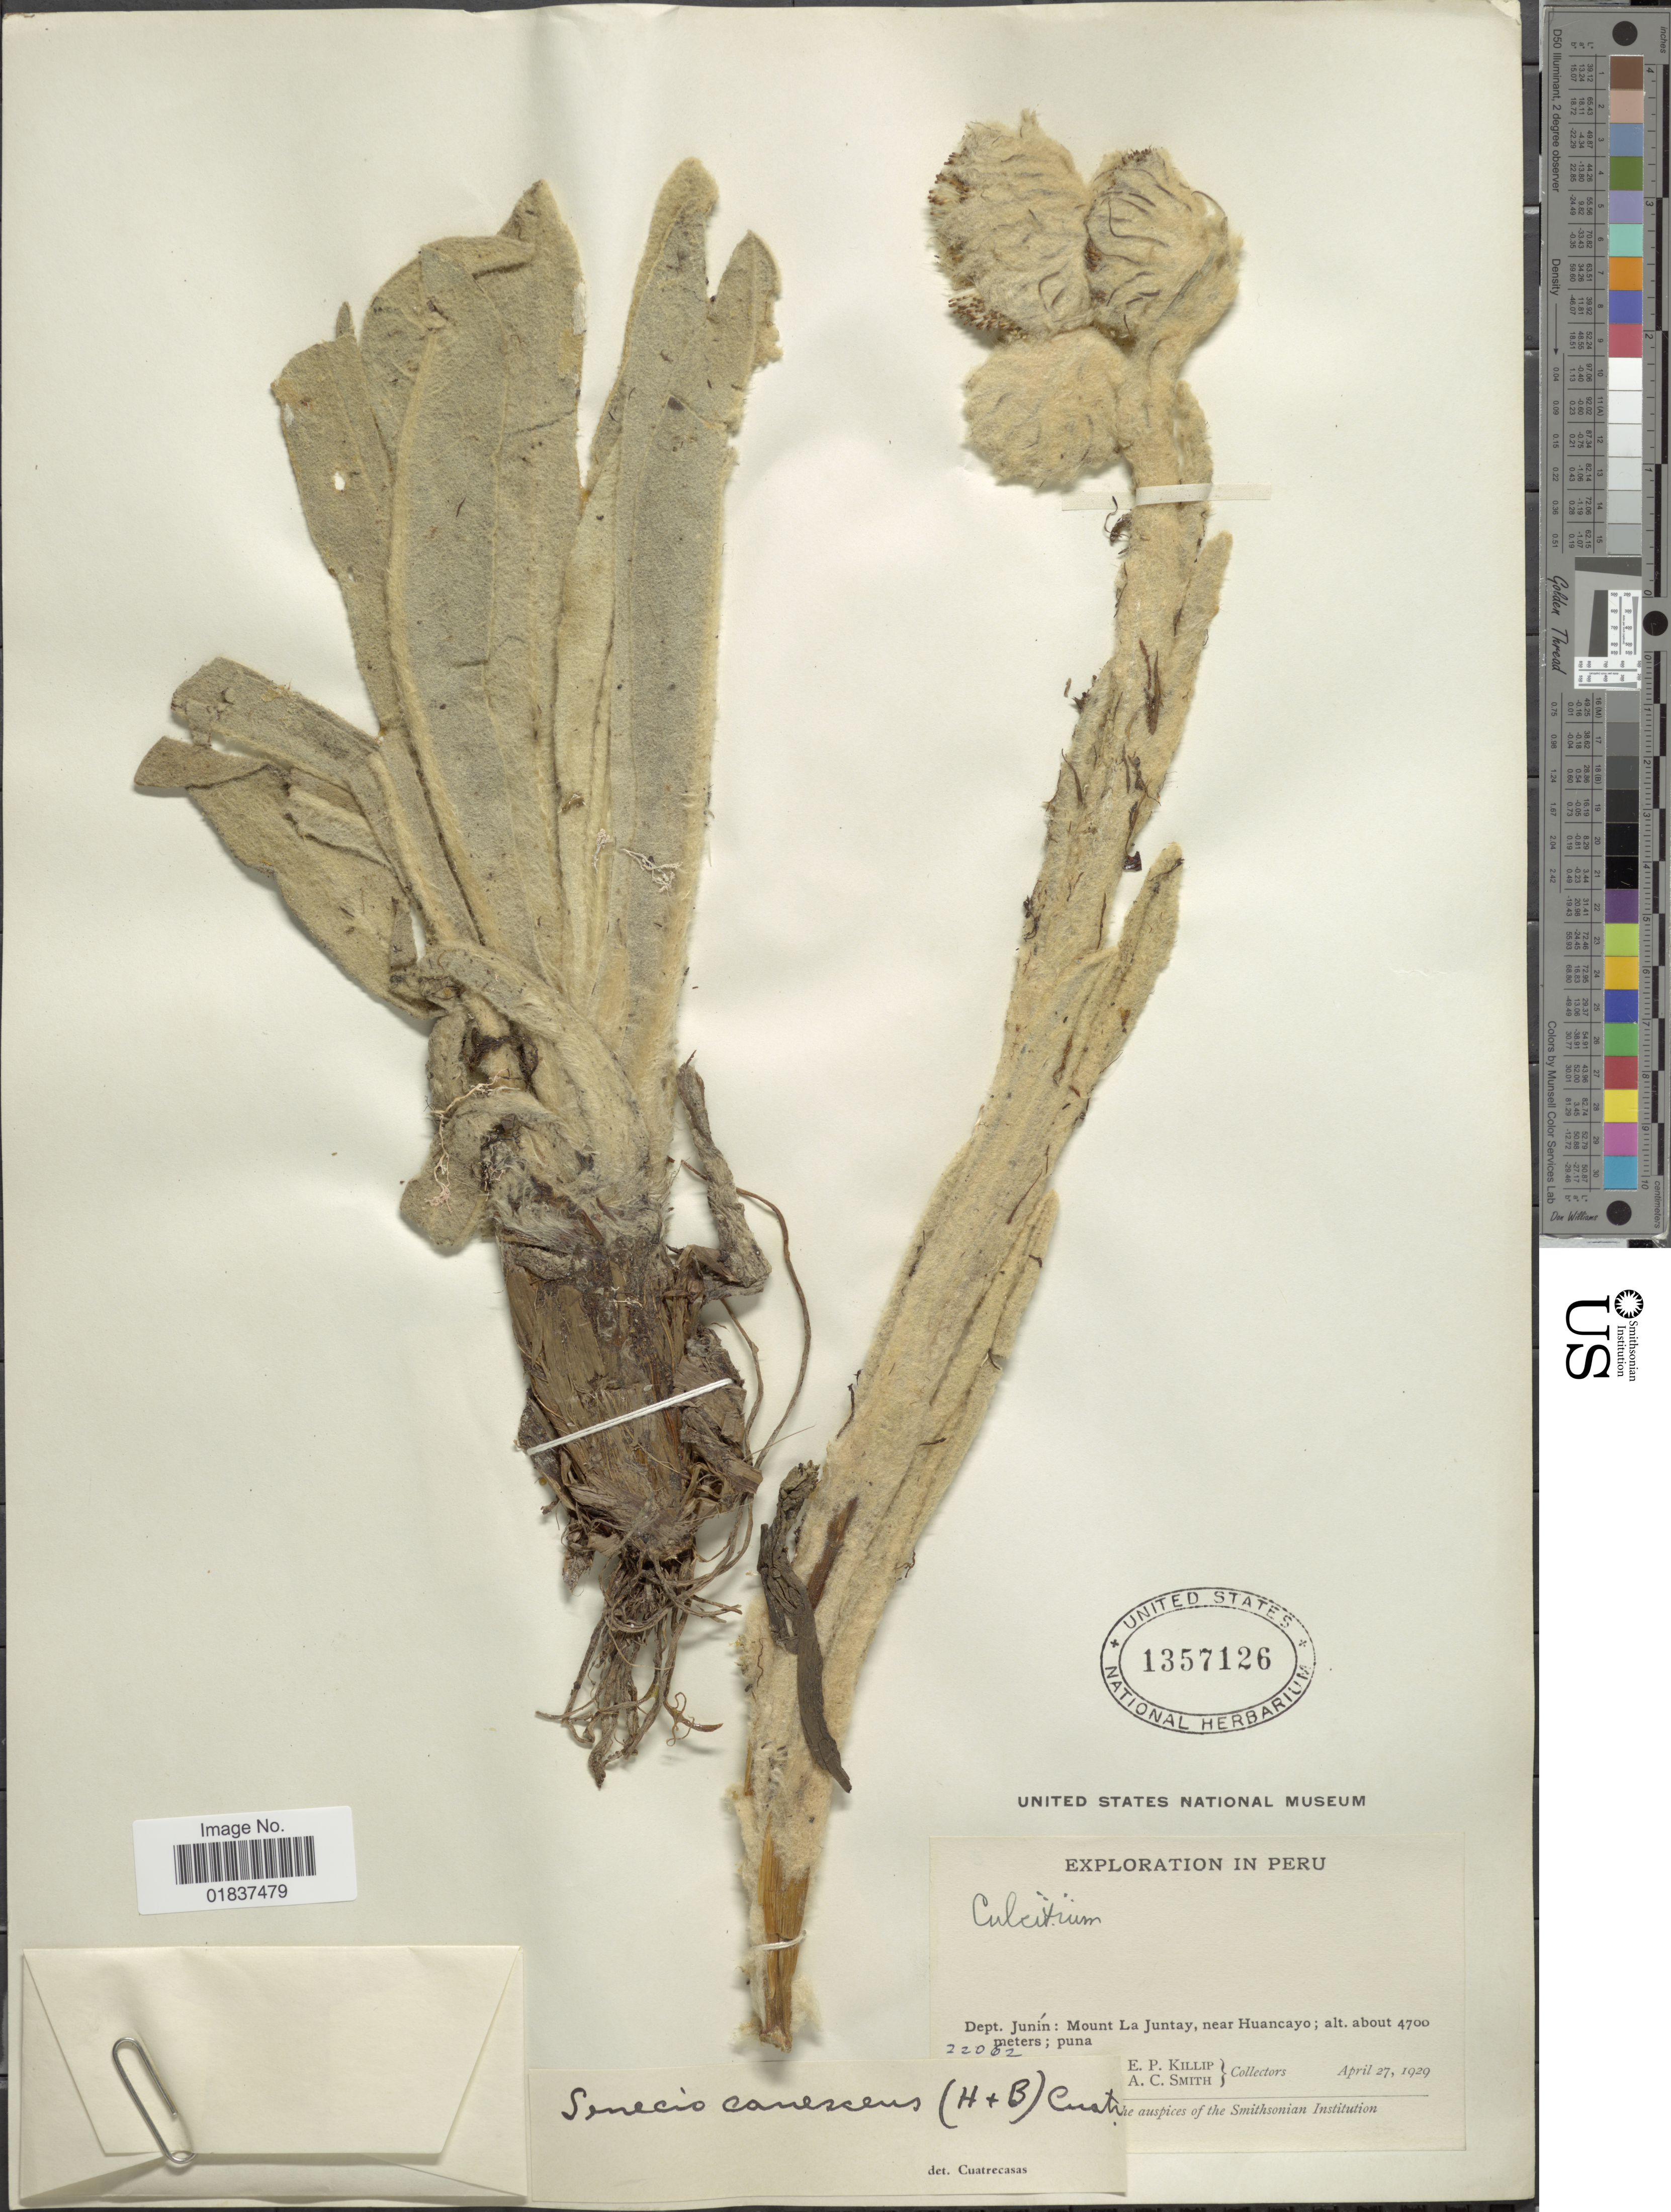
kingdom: Plantae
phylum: Tracheophyta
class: Magnoliopsida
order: Asterales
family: Asteraceae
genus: Senecio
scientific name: Senecio canescens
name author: (Bonpl.) Cuatrec.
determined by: Salomon, Luciana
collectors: E. P. Killip & A. C. Smith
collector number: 22062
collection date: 1929-04-27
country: Peru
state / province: Junín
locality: Dept. Junin: Mount La Juntay, near Huancayo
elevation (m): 4700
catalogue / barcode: US 1357126